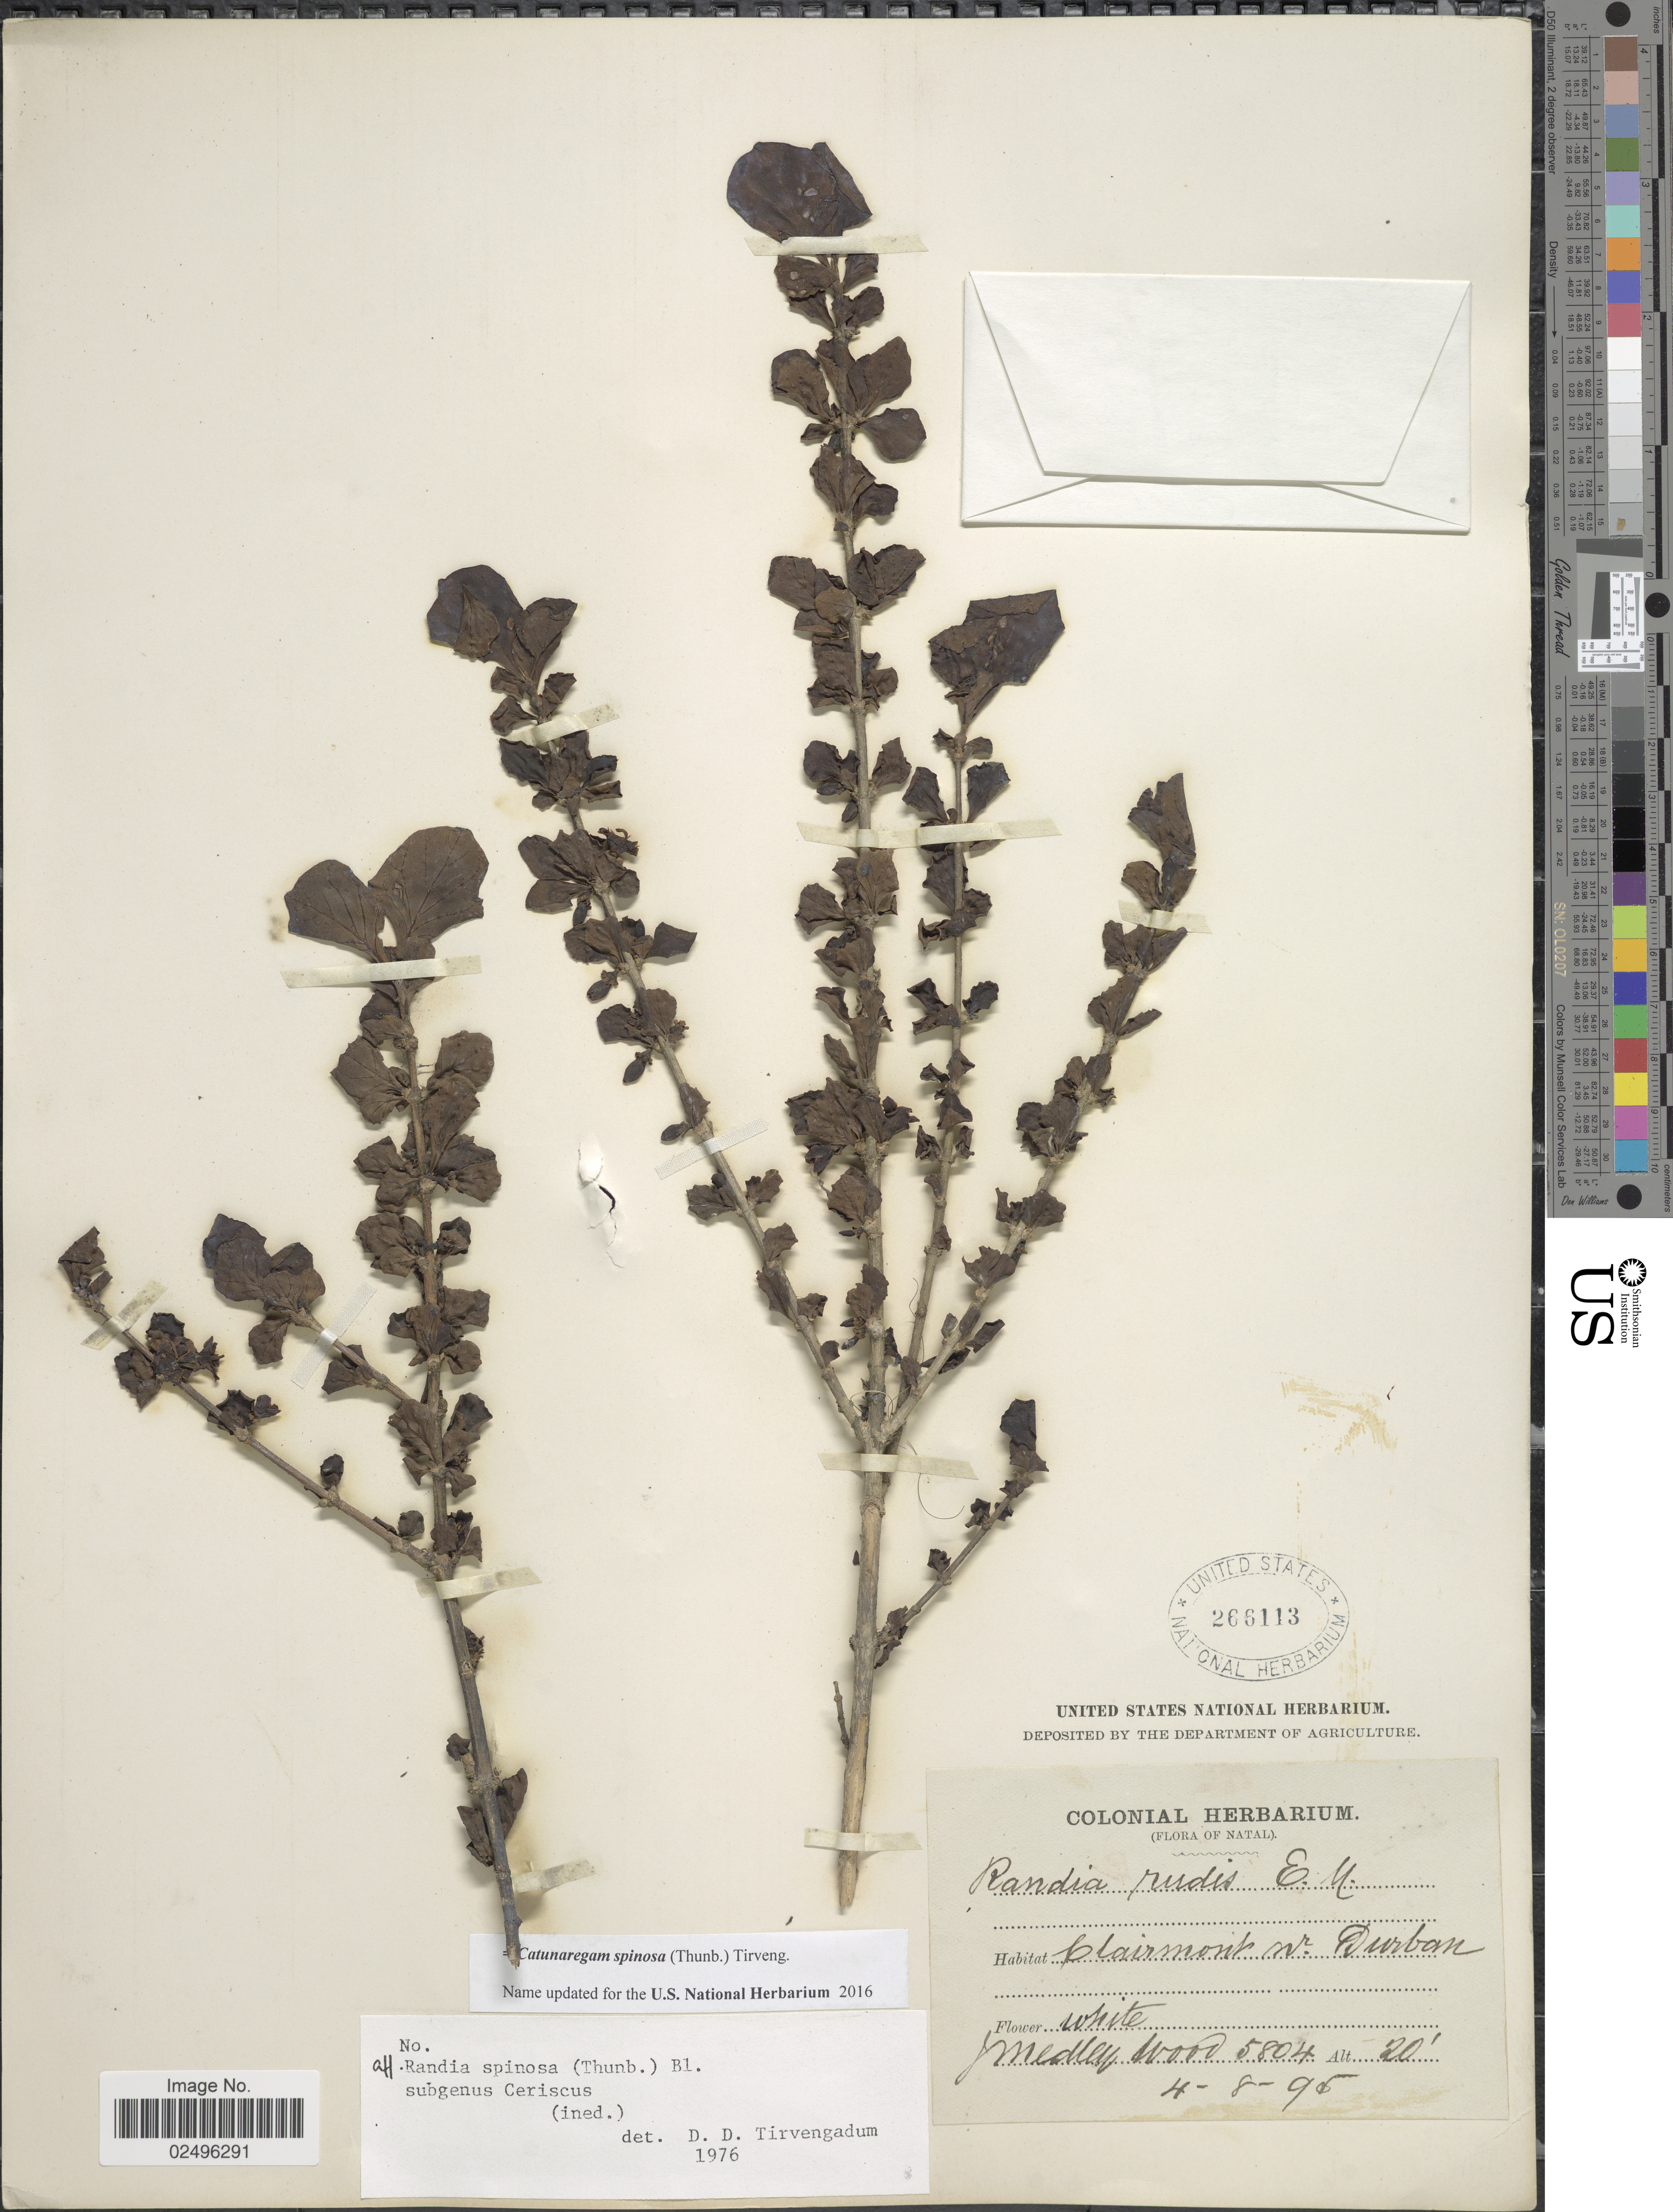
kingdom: Plantae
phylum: Tracheophyta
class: Magnoliopsida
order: Gentianales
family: Rubiaceae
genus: Catunaregam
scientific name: Catunaregam spinosa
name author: (Thunb.) Tirveng.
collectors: J. Medley Wood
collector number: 5804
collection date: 1895-08-04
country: South Africa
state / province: KwaZulu-Natal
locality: Natal, Clairmont nr. Durban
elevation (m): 6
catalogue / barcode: US 266113